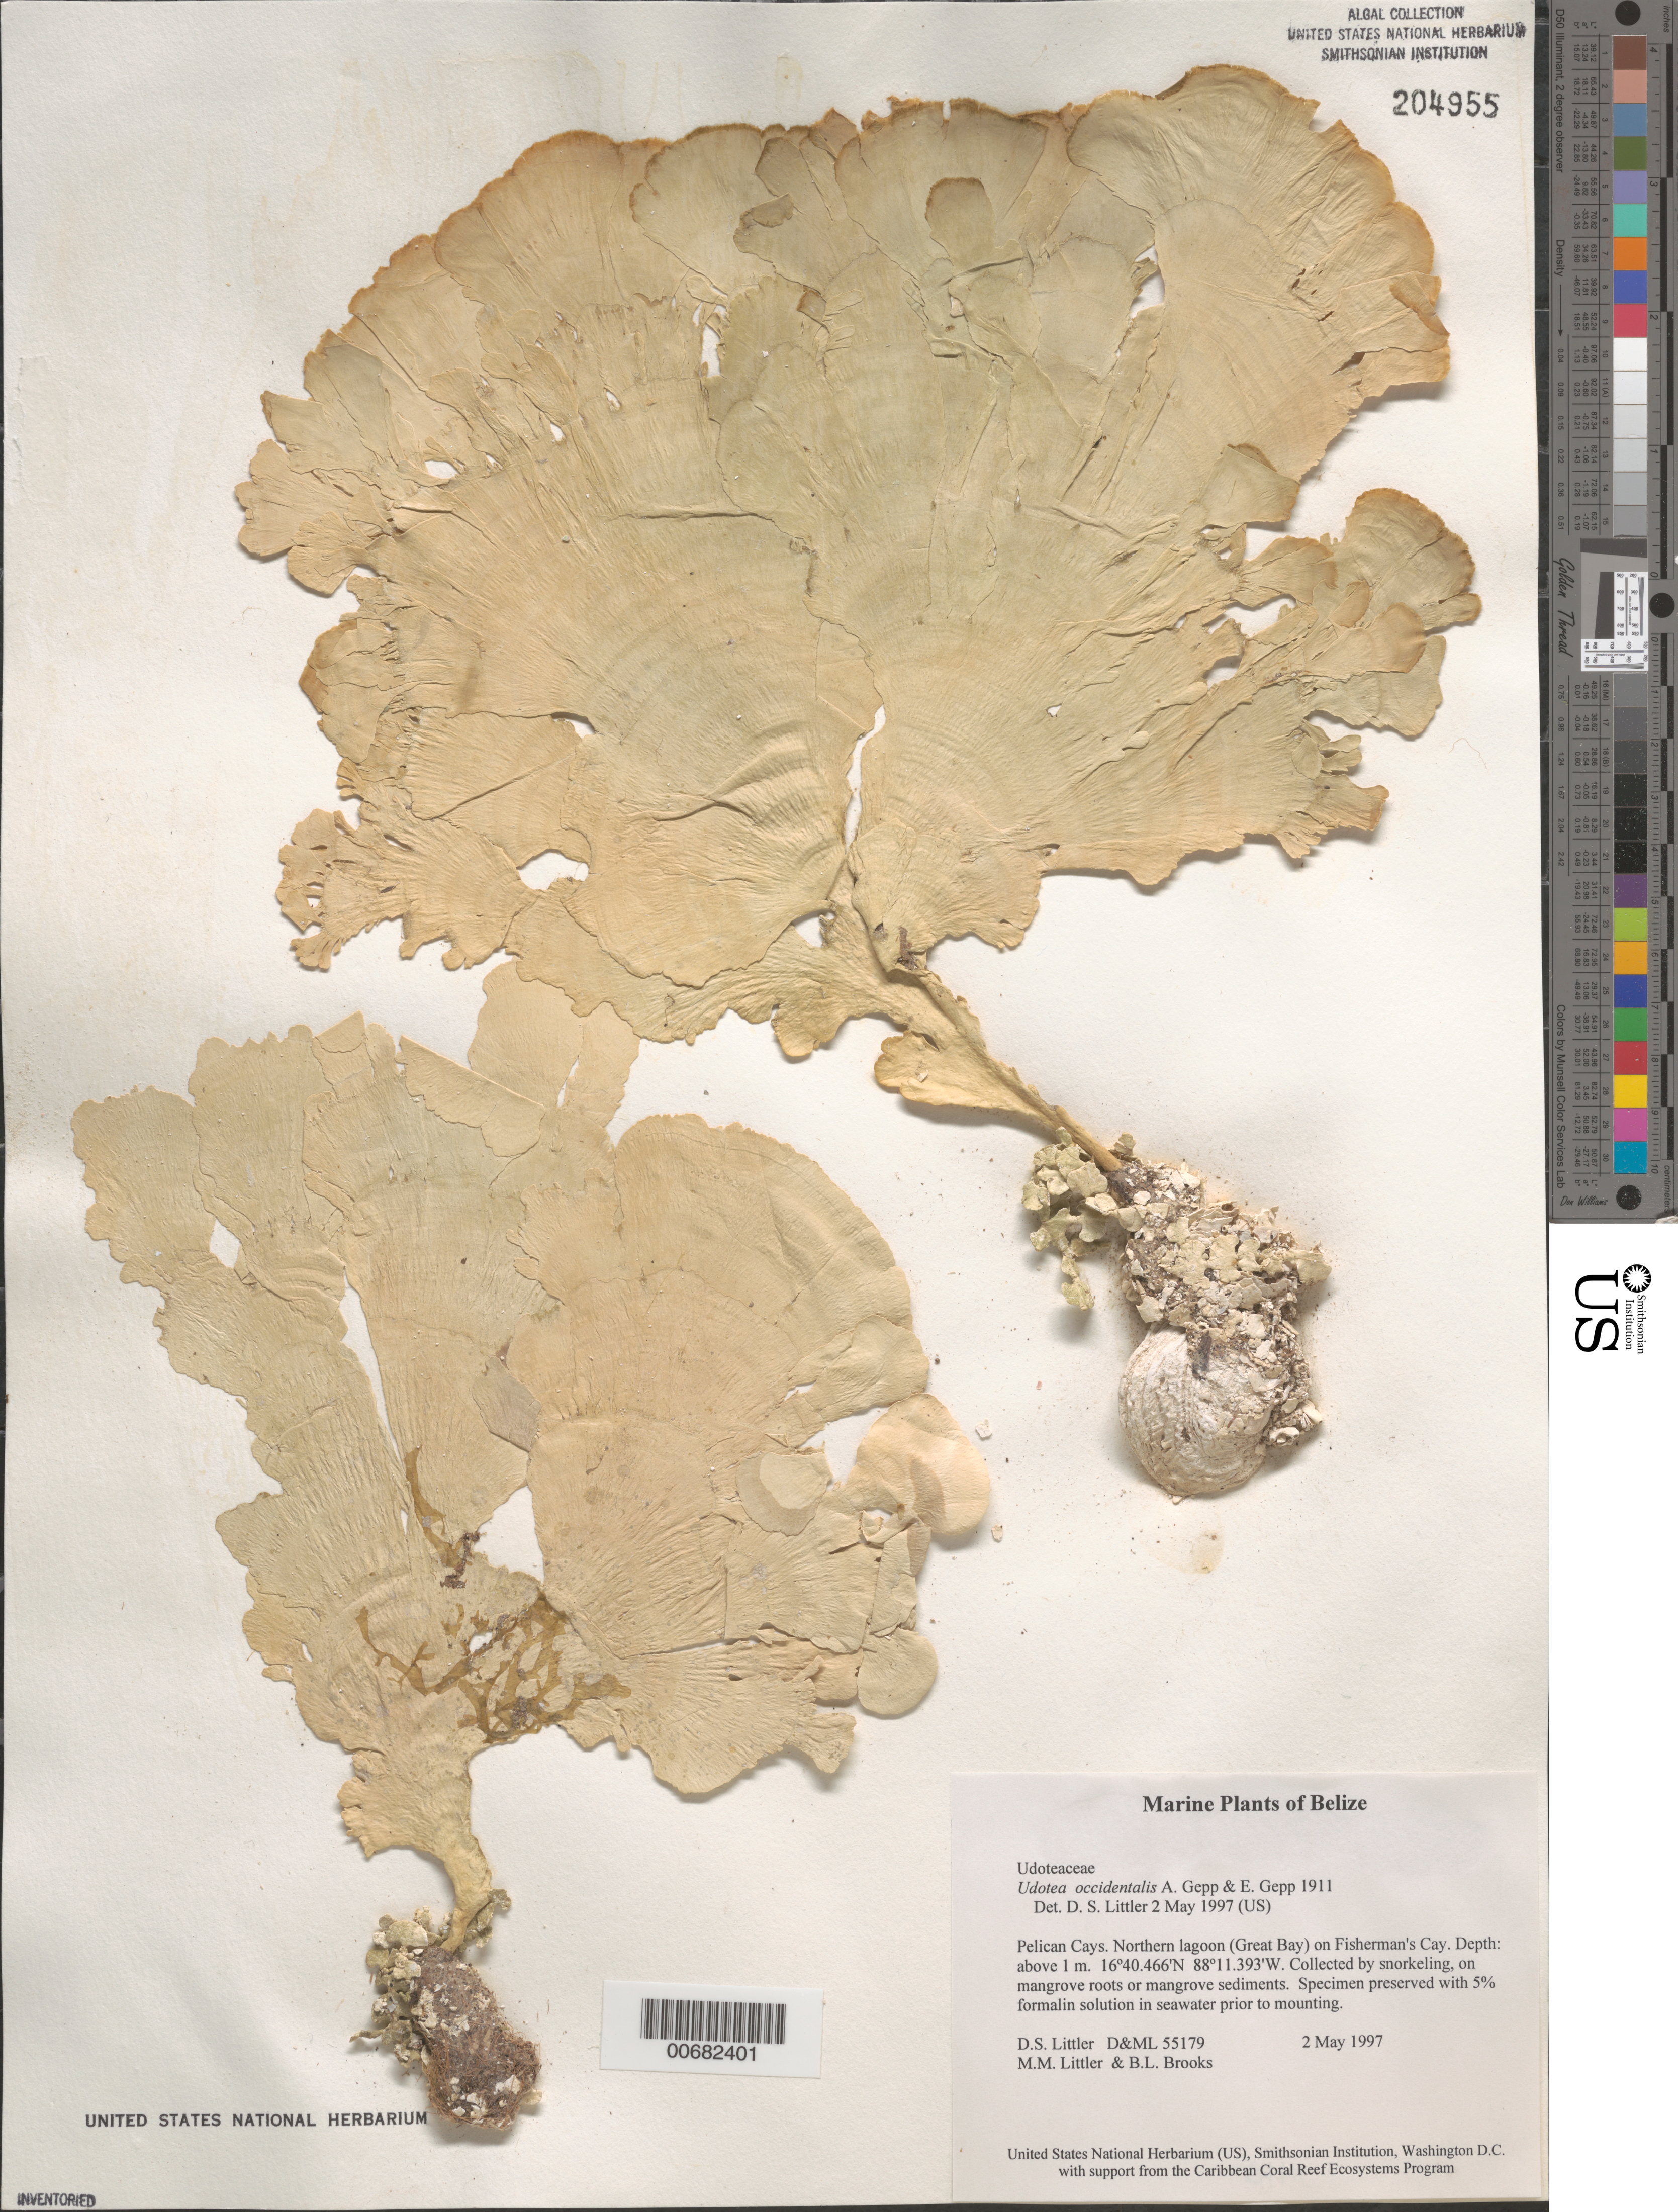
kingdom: Plantae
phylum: Chlorophyta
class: Ulvophyceae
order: Bryopsidales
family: Udoteaceae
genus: Udotea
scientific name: Udotea occidentalis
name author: A. Gepp & E. Gepp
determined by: Littler, D. S.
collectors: D. S. Littler, M. M. Littler & B. Brooks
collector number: D&ML 55179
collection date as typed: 02 May 1997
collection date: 1997-05-02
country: Belize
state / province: Stann Creek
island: Fisherman Cay [Fisherman's Cay]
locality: Great Bay (northern lagoon)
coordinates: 16 40.466' N, 88 11.393' W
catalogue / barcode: US 204955